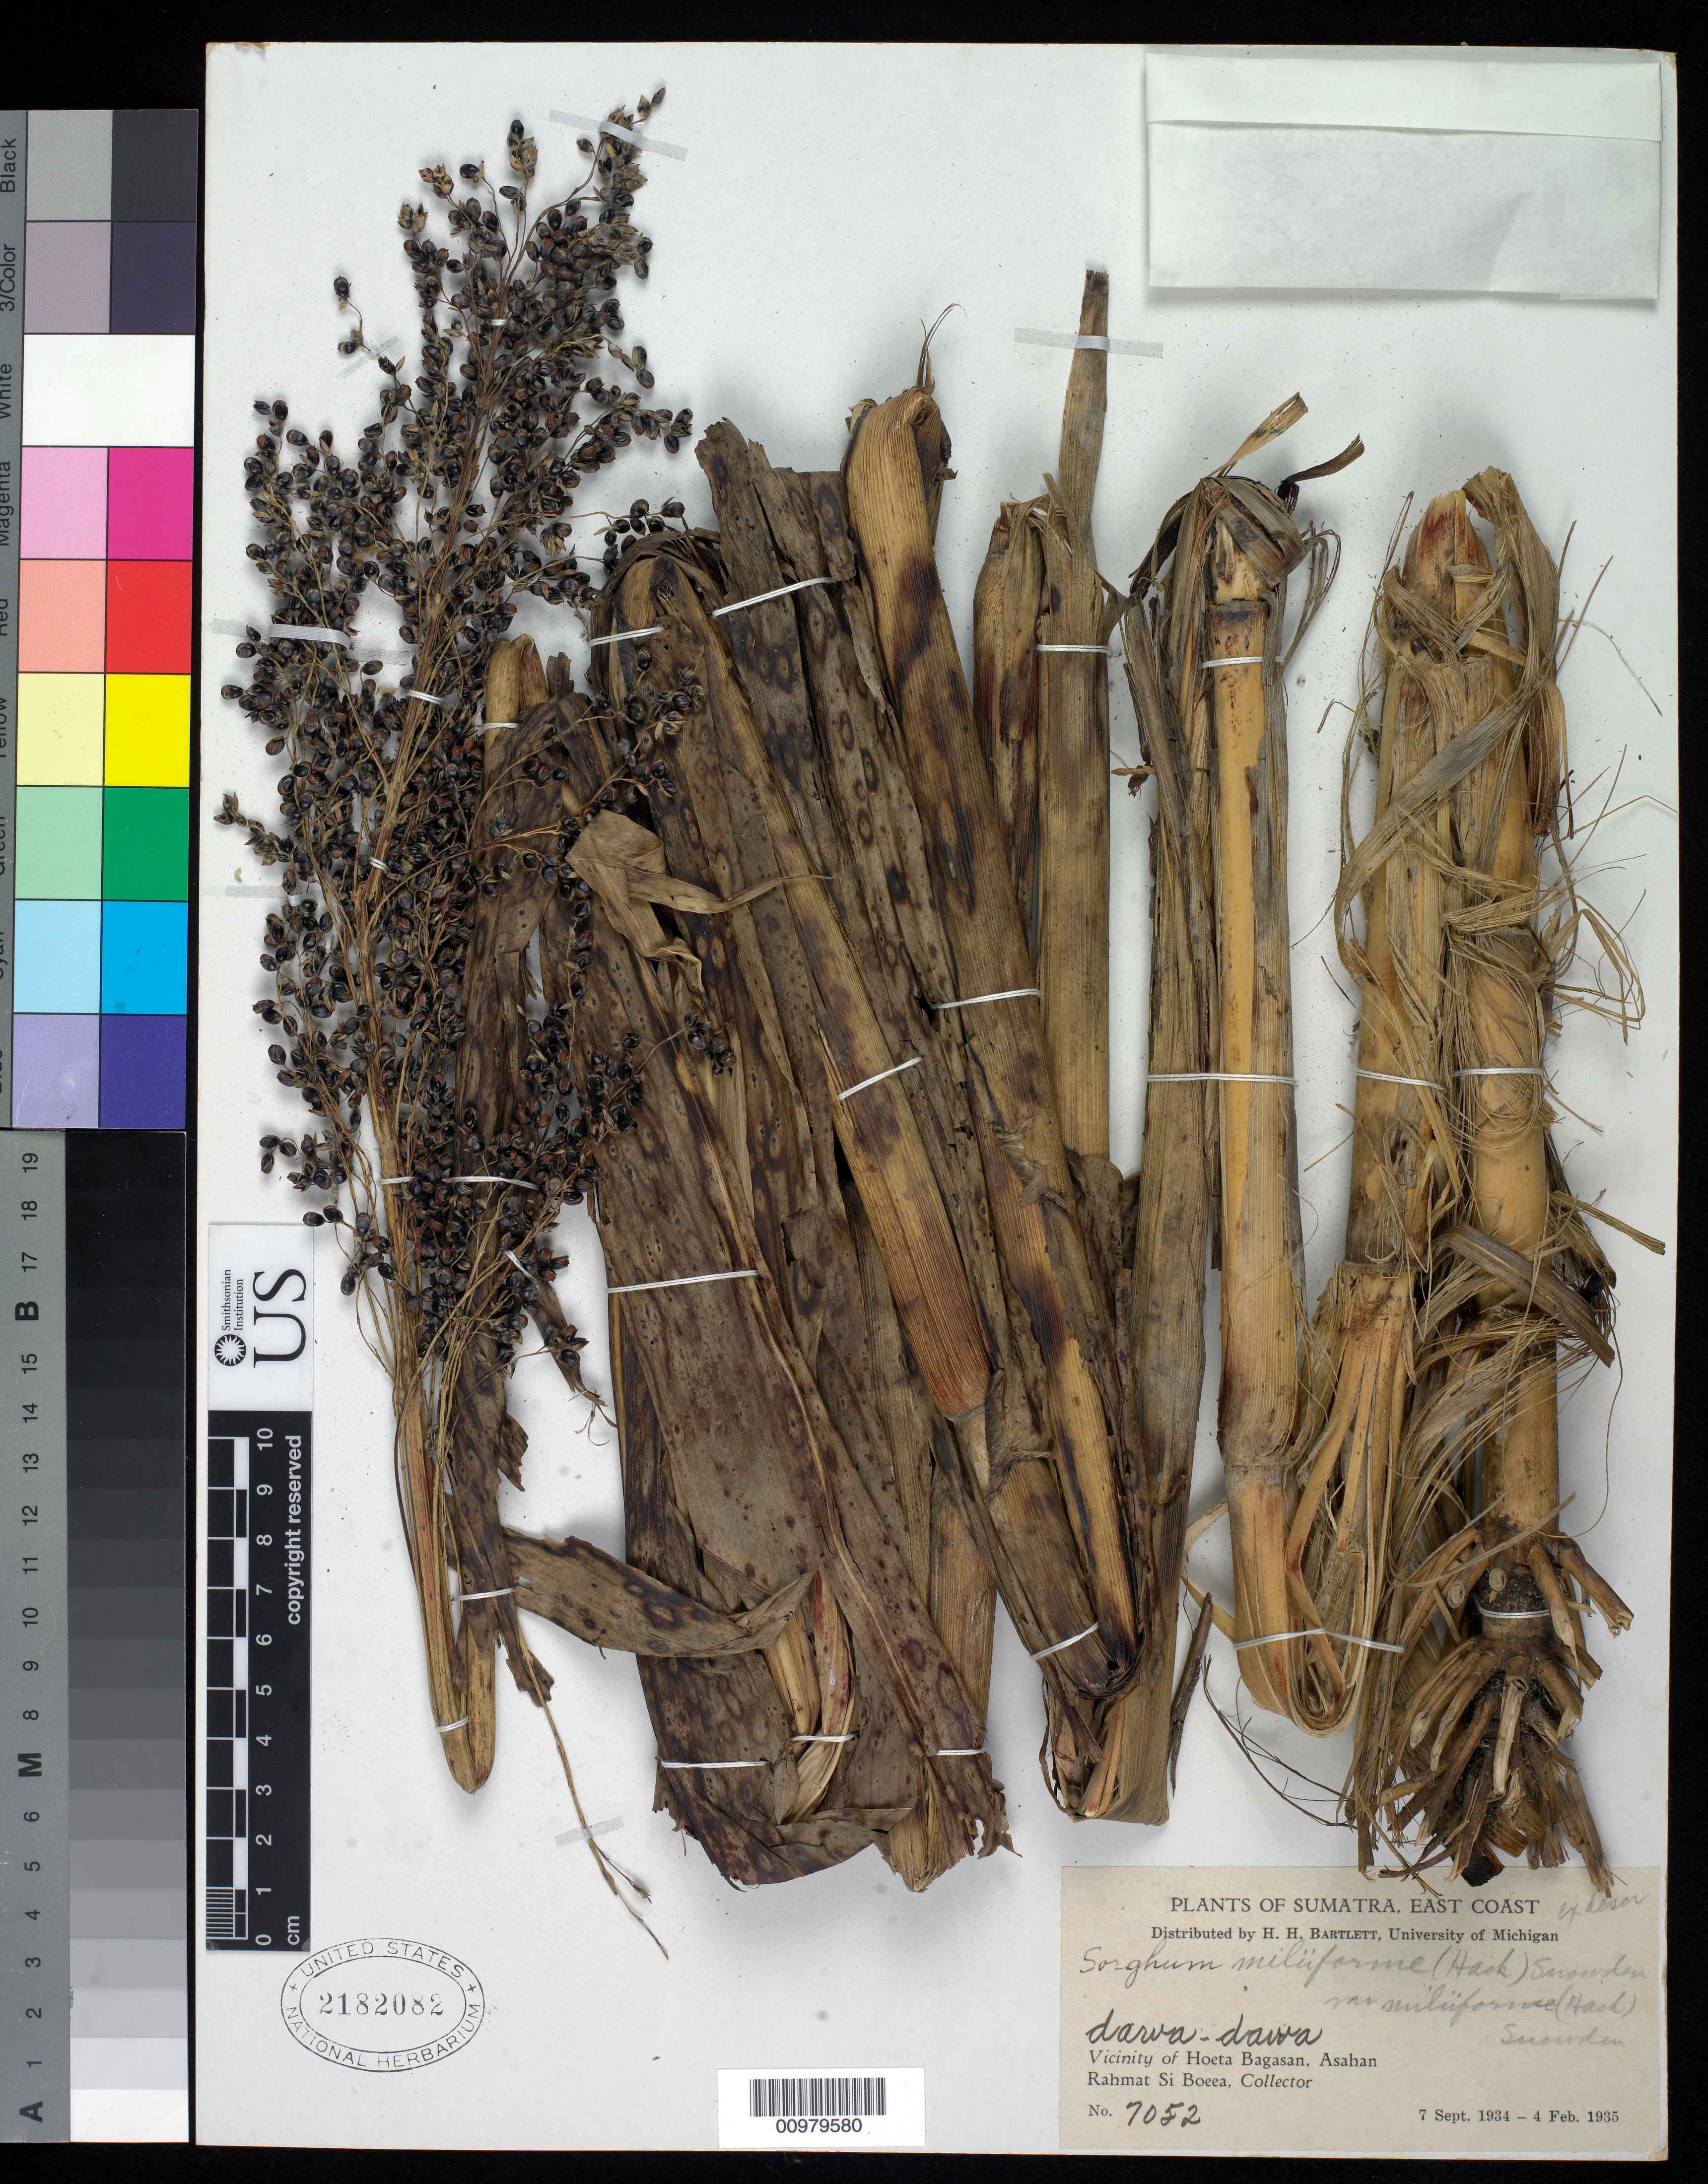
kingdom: Plantae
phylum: Tracheophyta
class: Liliopsida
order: Poales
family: Poaceae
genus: Sorghum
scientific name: Sorghum miliiforme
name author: (Hack.) Snowden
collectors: Rahmat Si Boeea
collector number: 7052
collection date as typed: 07 Sep 1934 to 04 Feb 1935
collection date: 1934-09-07/1935-02-04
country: Indonesia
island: Sumatra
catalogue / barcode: US 2182082